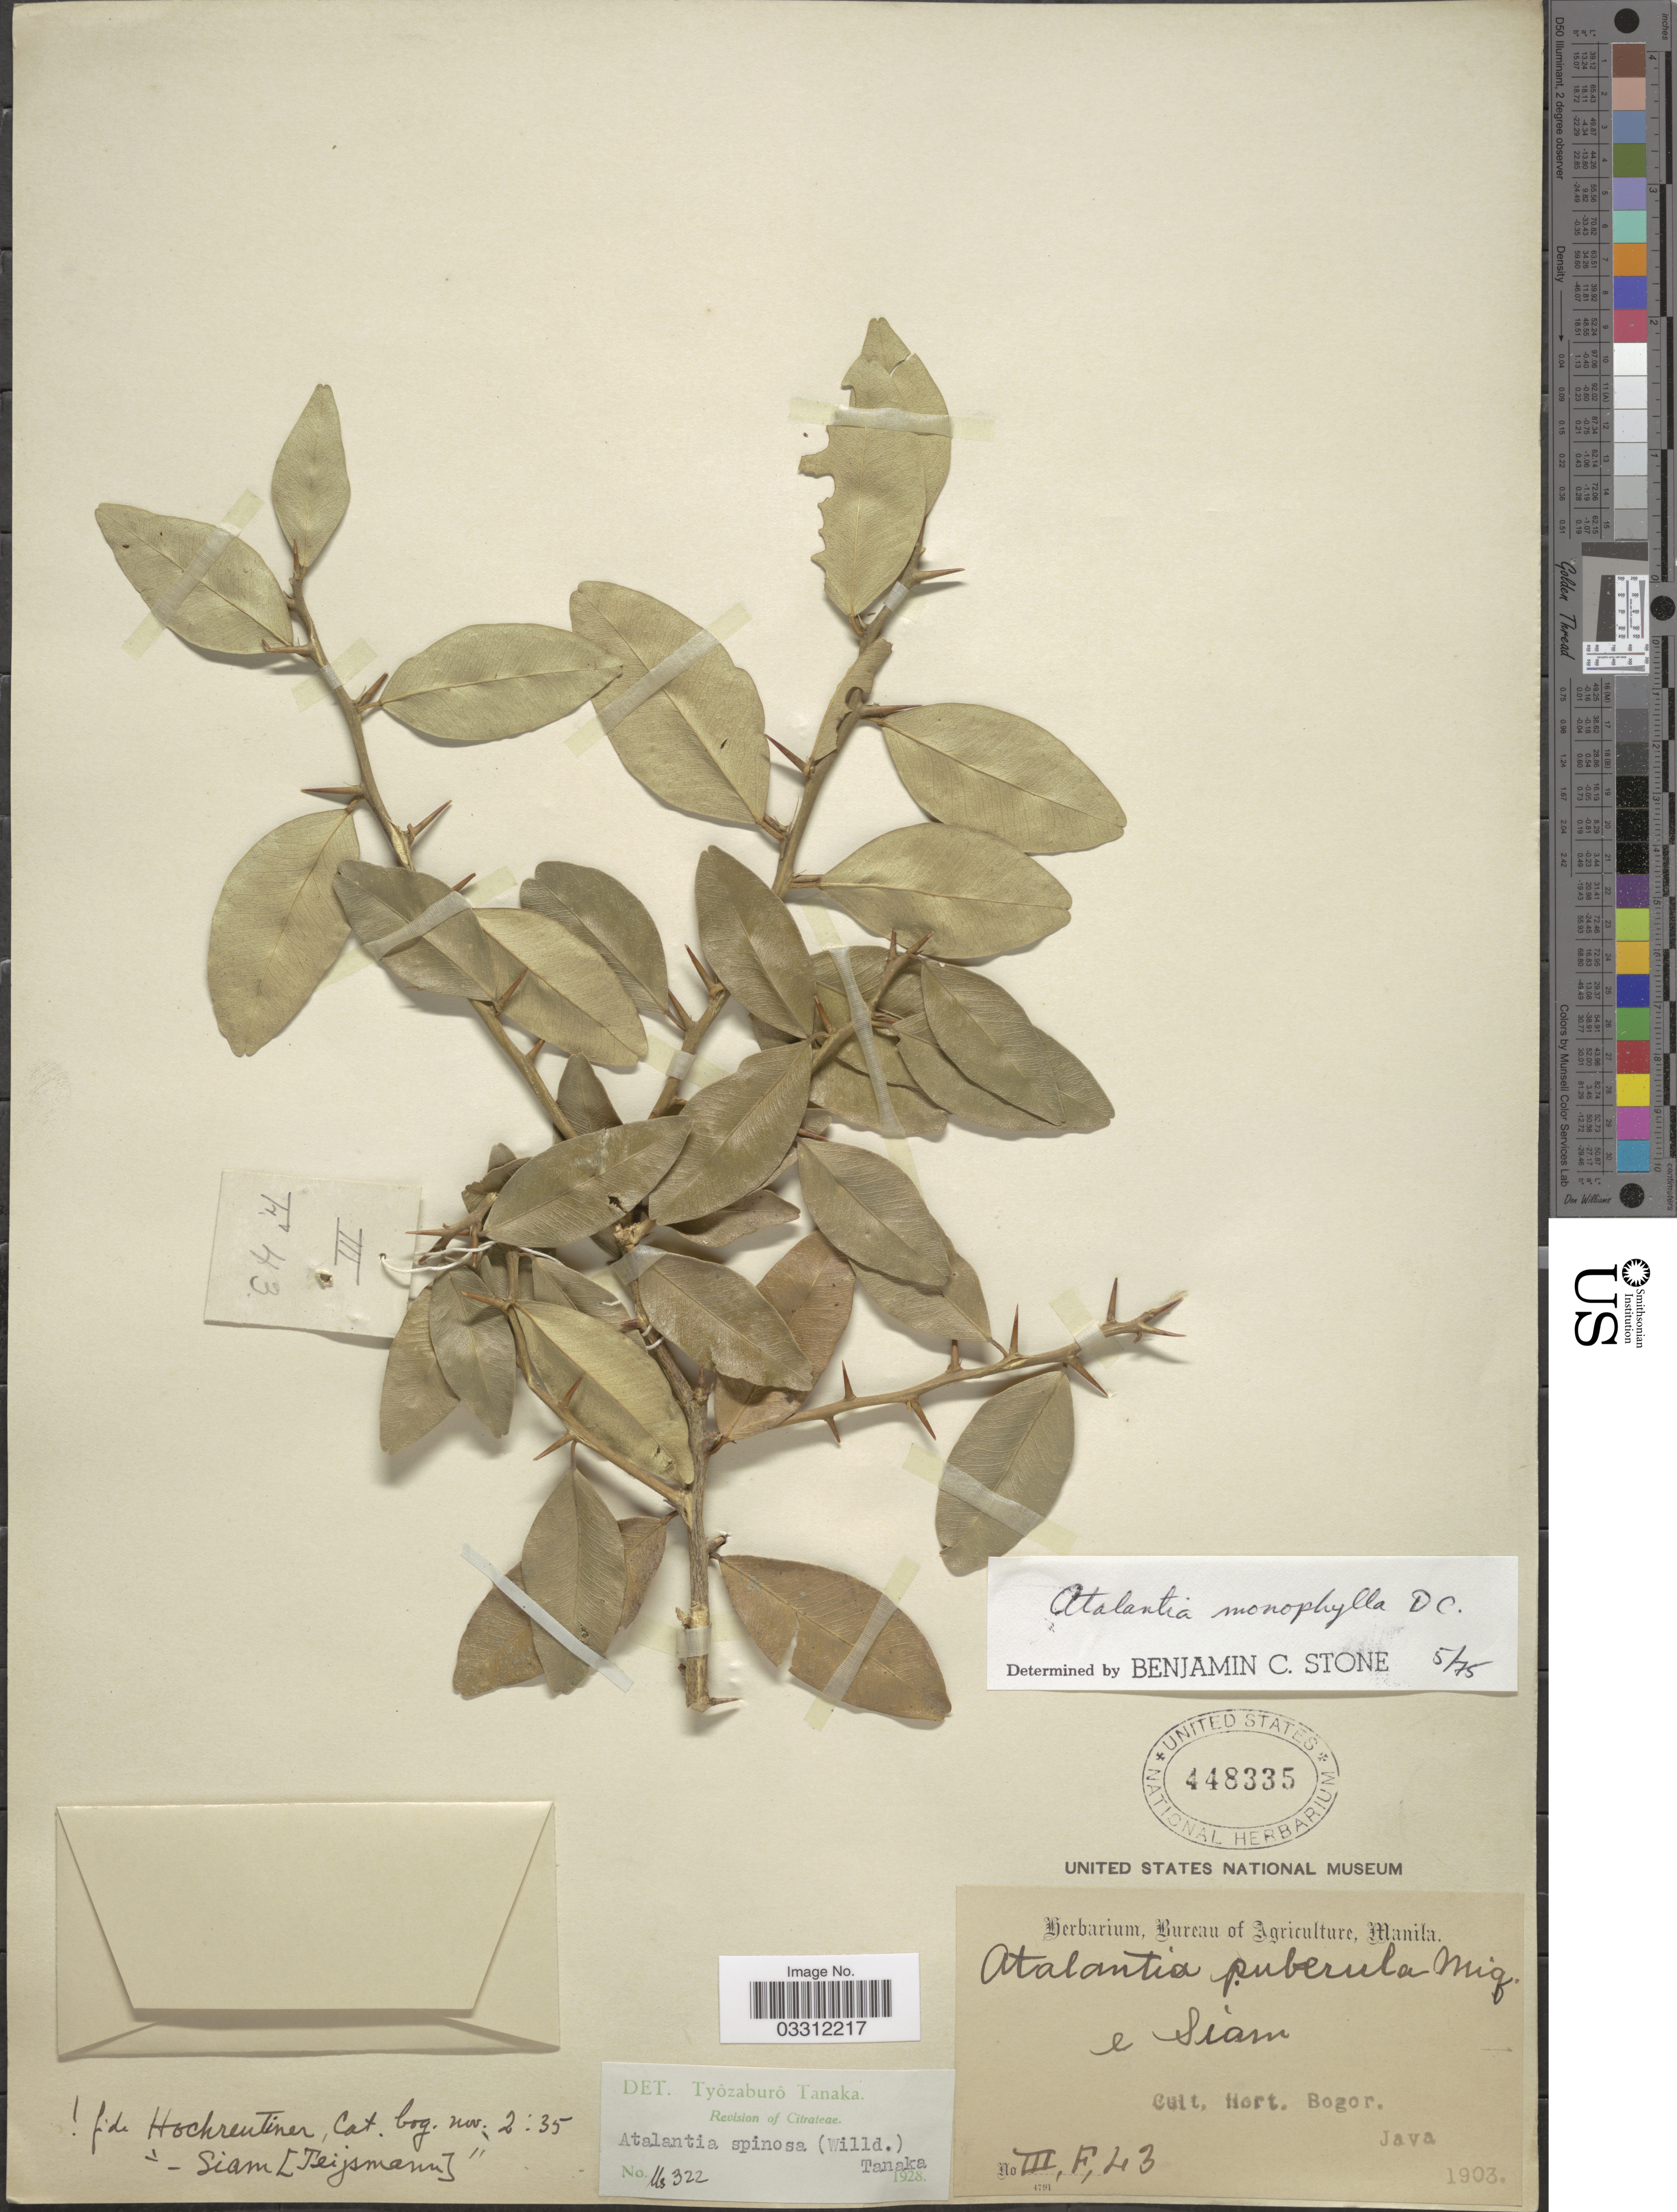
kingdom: Plantae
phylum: Tracheophyta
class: Magnoliopsida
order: Sapindales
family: Rutaceae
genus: Atalantia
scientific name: Atalantia monophylla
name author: (L.) DC.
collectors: Ex herb. Bureau of Agriculture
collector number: IIIF43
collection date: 1903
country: Indonesia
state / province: Java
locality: Cult. Hort. Bogor.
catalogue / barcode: US 448335